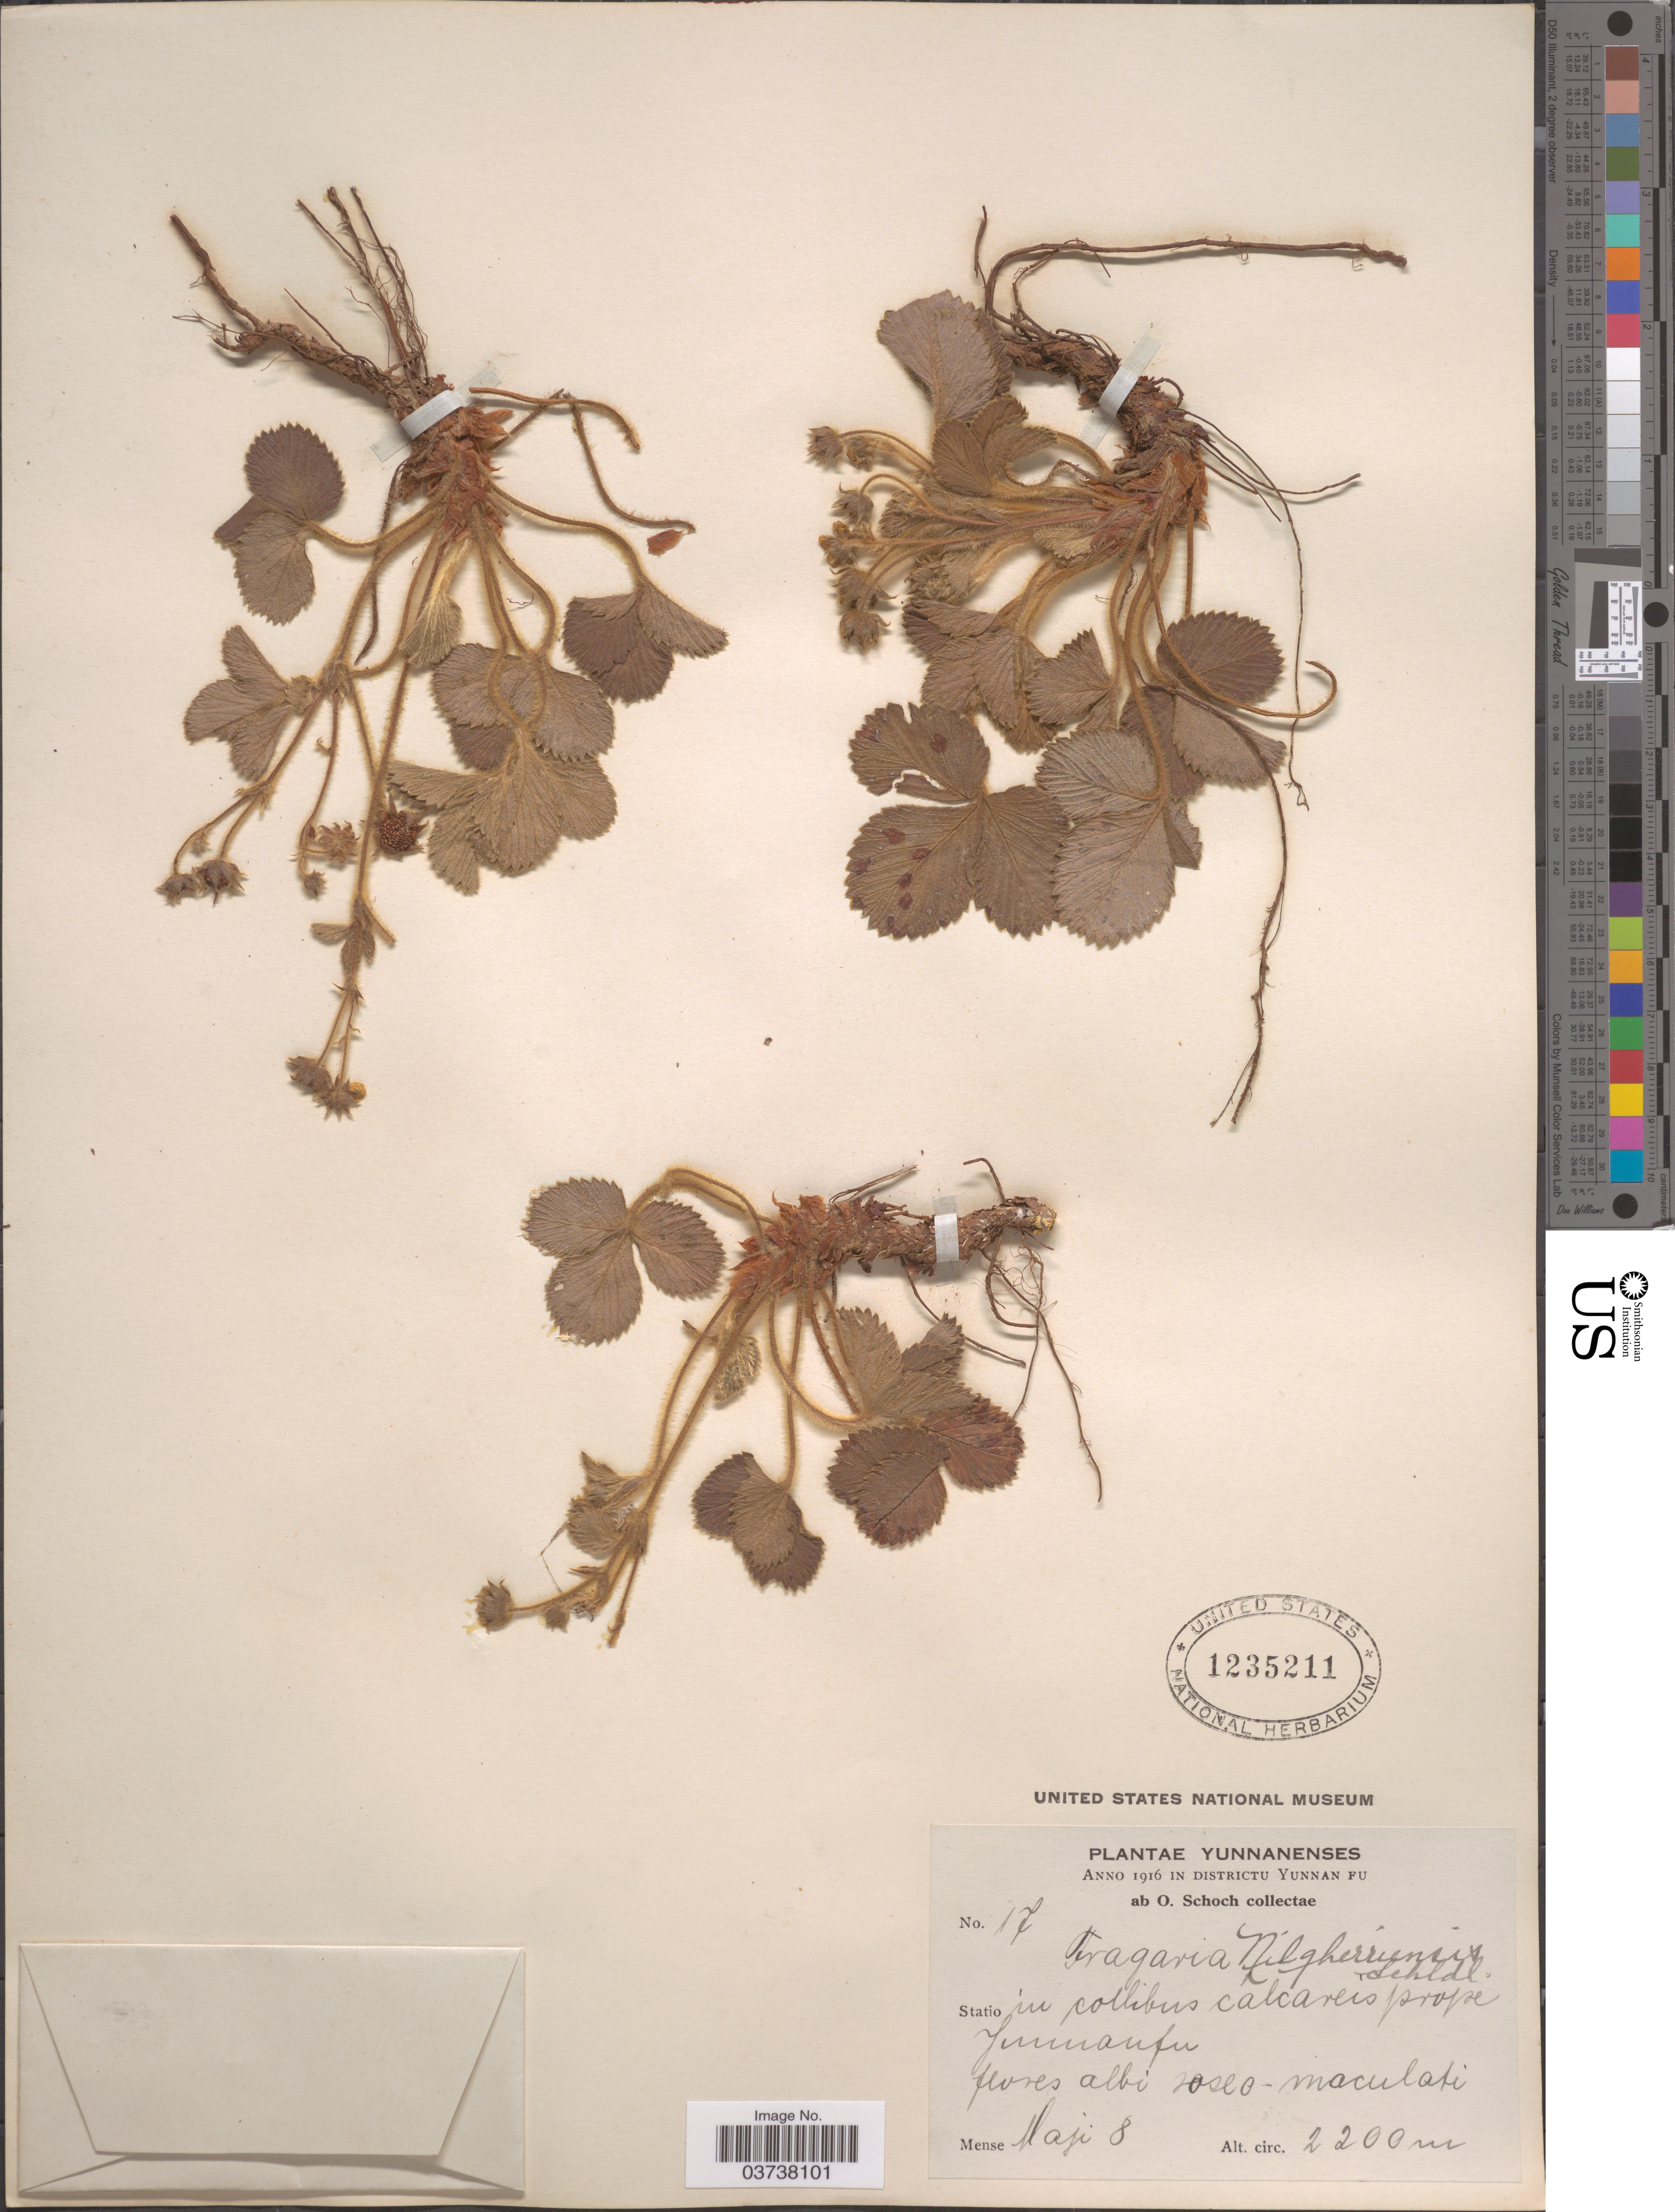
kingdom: Plantae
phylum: Tracheophyta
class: Magnoliopsida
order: Rosales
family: Rosaceae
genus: Fragaria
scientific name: Fragaria nilgerrensis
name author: Schltdl. ex J. Gay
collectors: O. Schoch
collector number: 17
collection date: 1916-05-08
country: China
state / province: Yunnan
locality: In Districtu Yunnan Fu. Statio in collibus calcareis prope Yunnanfu.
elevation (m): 2200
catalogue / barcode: US 1235211